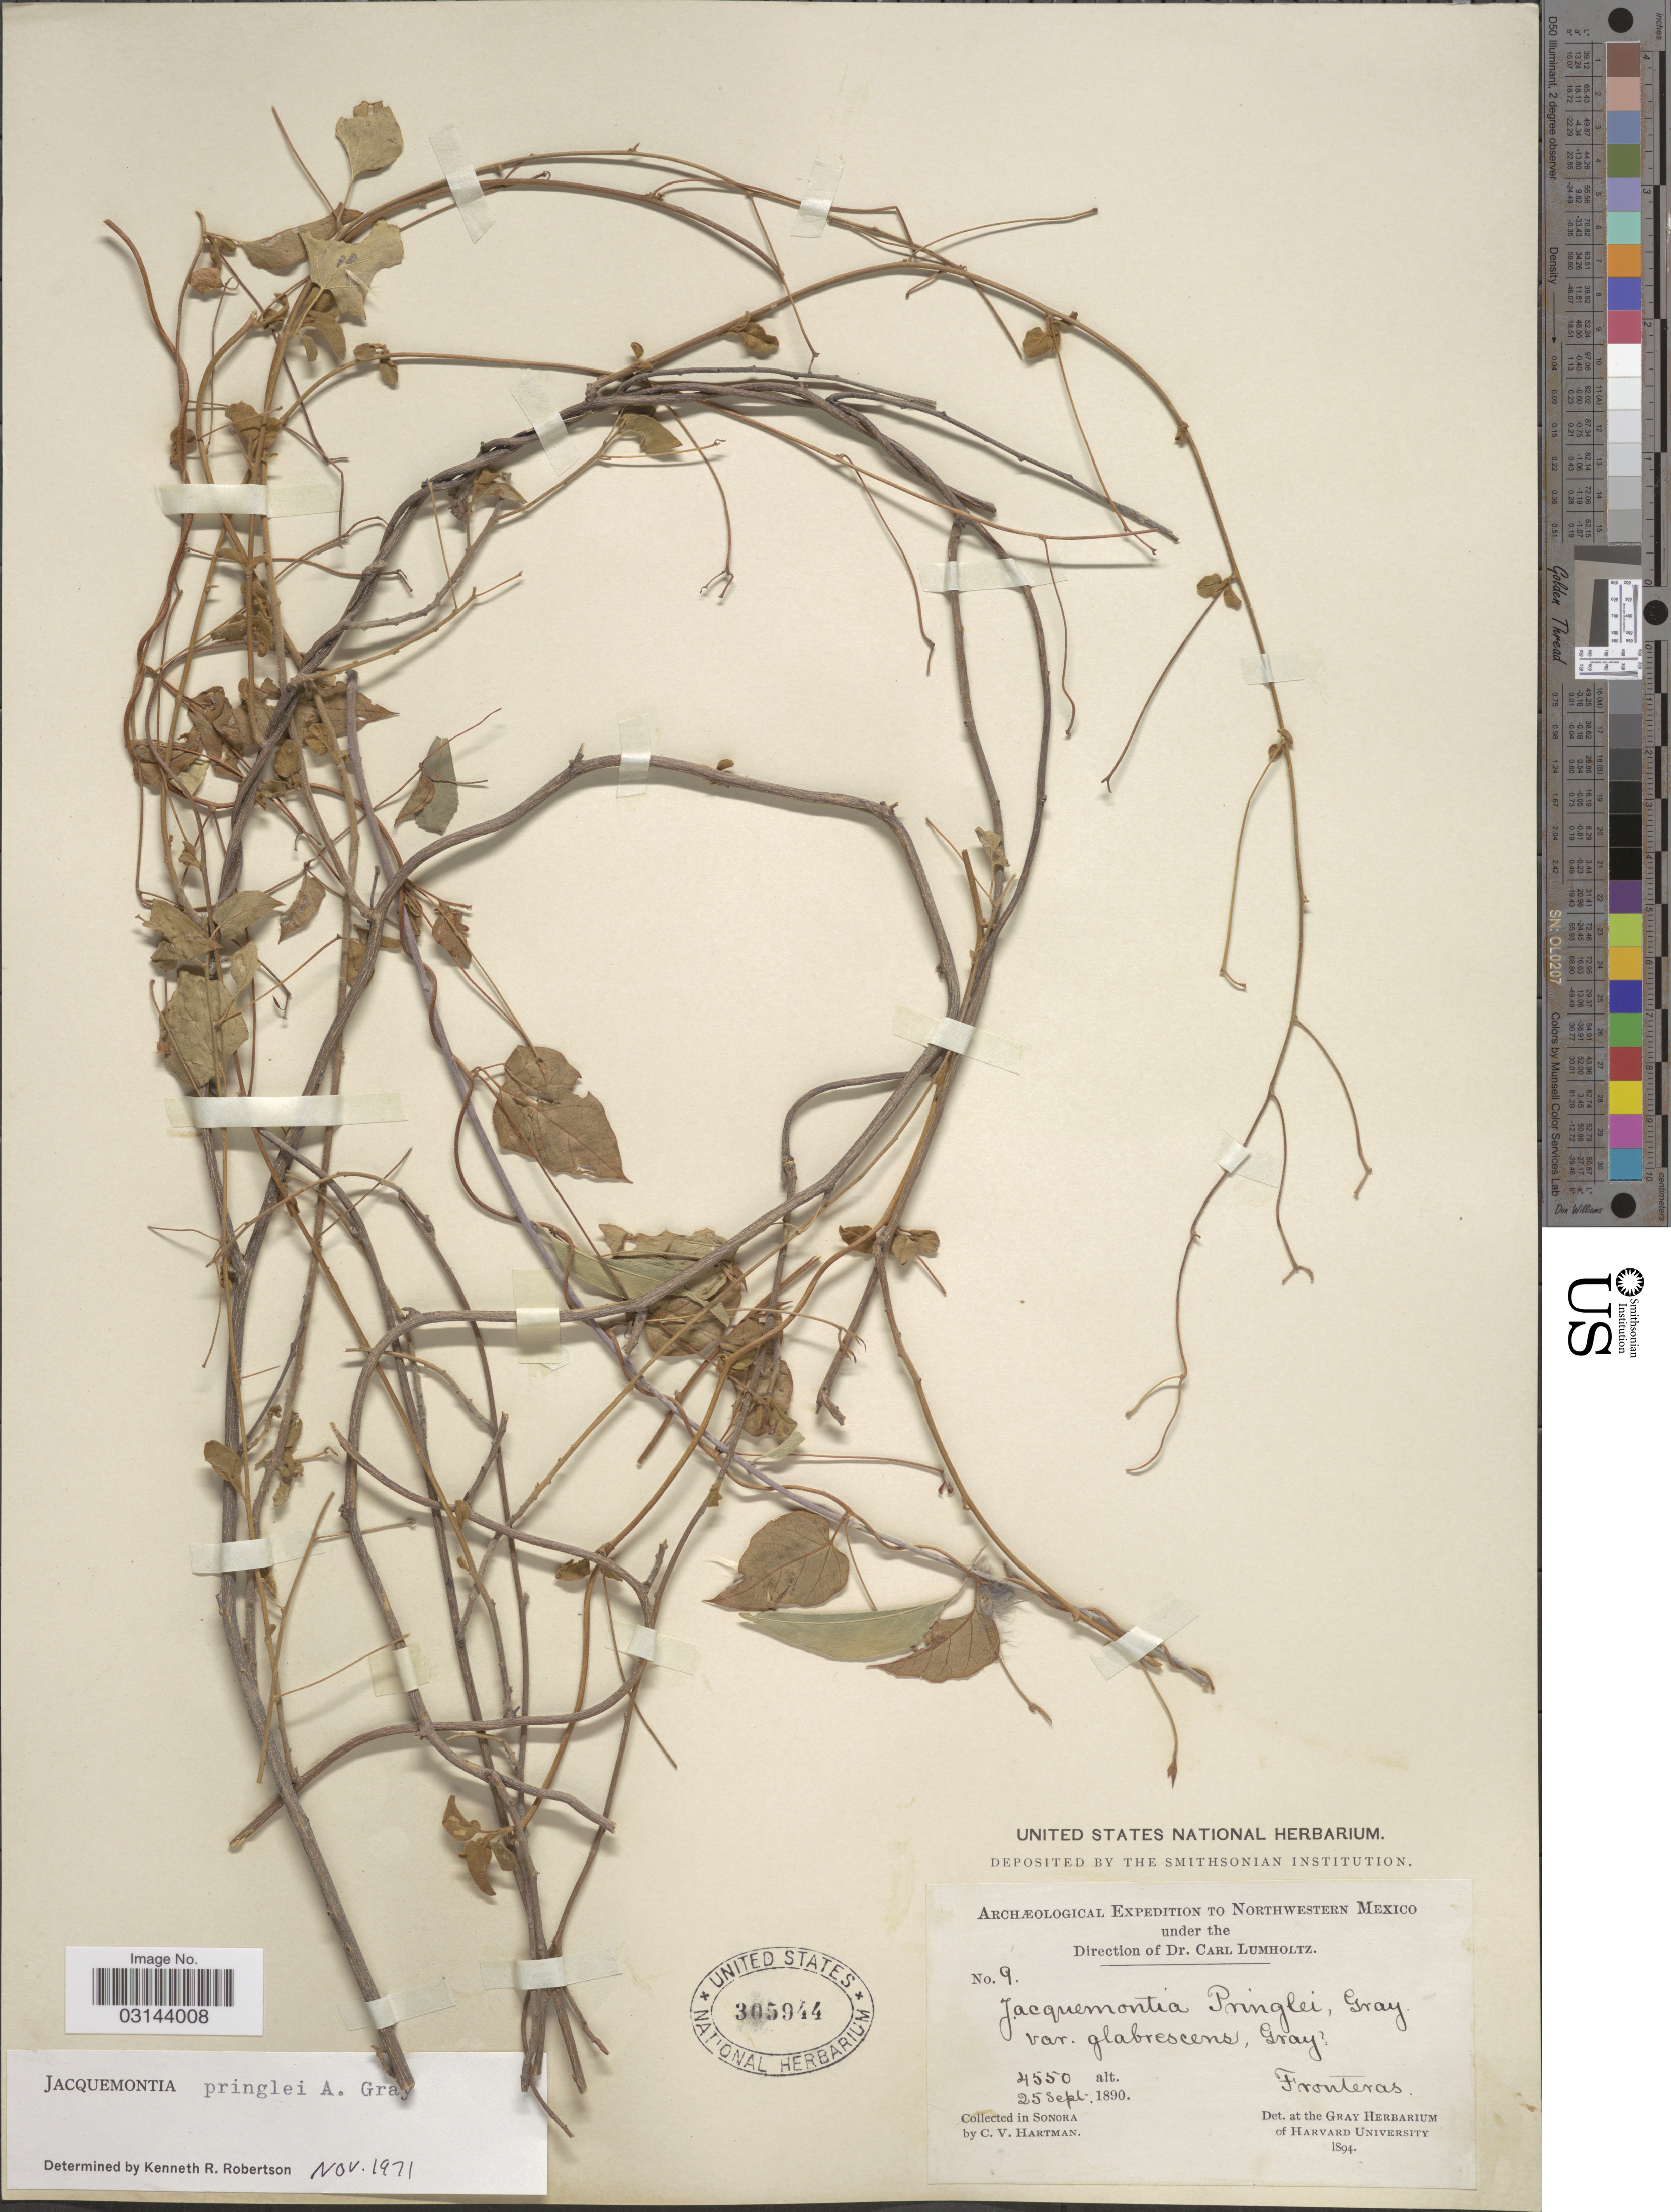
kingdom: Plantae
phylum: Tracheophyta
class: Magnoliopsida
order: Solanales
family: Convolvulaceae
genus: Jacquemontia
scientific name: Jacquemontia pringlei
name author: A. Gray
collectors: C. V. Hartman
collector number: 9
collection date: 1890-09-25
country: Mexico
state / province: Sonora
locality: Northwestern Mexico, Fronteras.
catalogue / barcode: US 305944